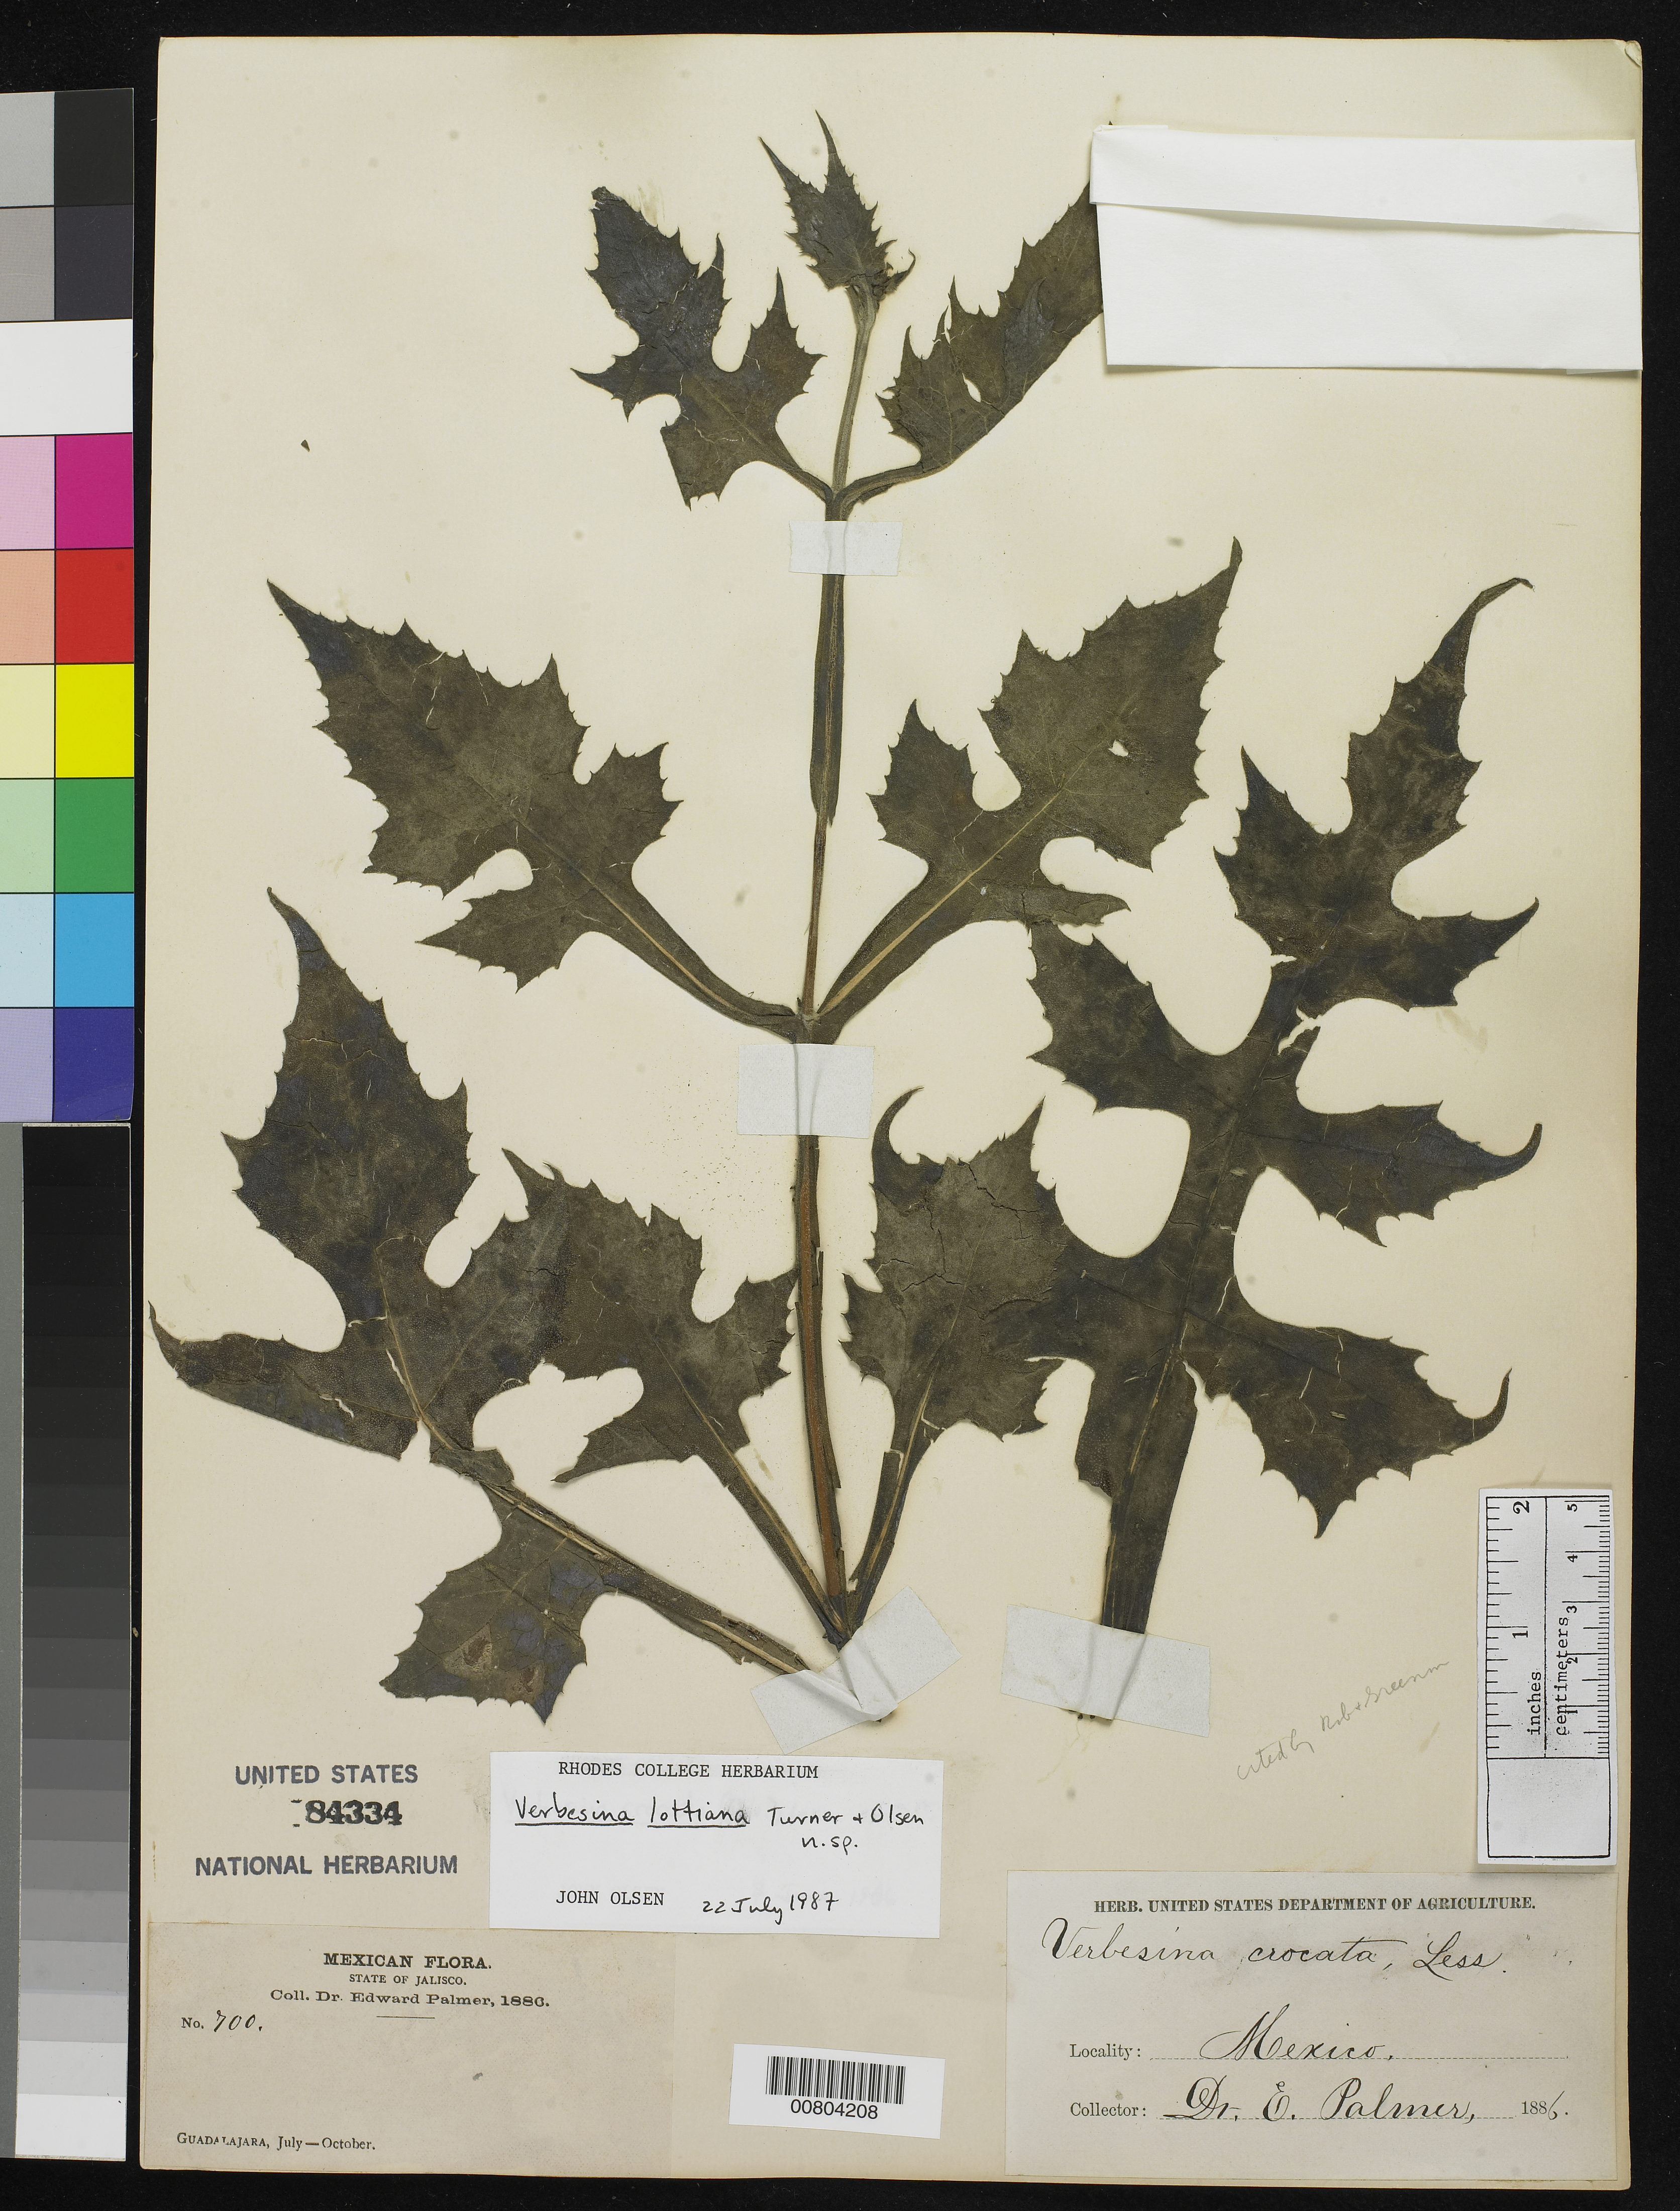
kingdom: Plantae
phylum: Tracheophyta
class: Magnoliopsida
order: Asterales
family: Asteraceae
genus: Verbesina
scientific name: Verbesina crocata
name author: (Cav.) Less.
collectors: E. Palmer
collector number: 700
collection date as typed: Jul 1886 to -- Oct 1886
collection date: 1886-07/1886-10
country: Mexico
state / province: Jalisco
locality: Guadalajara, Jalisco.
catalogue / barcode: US 84334